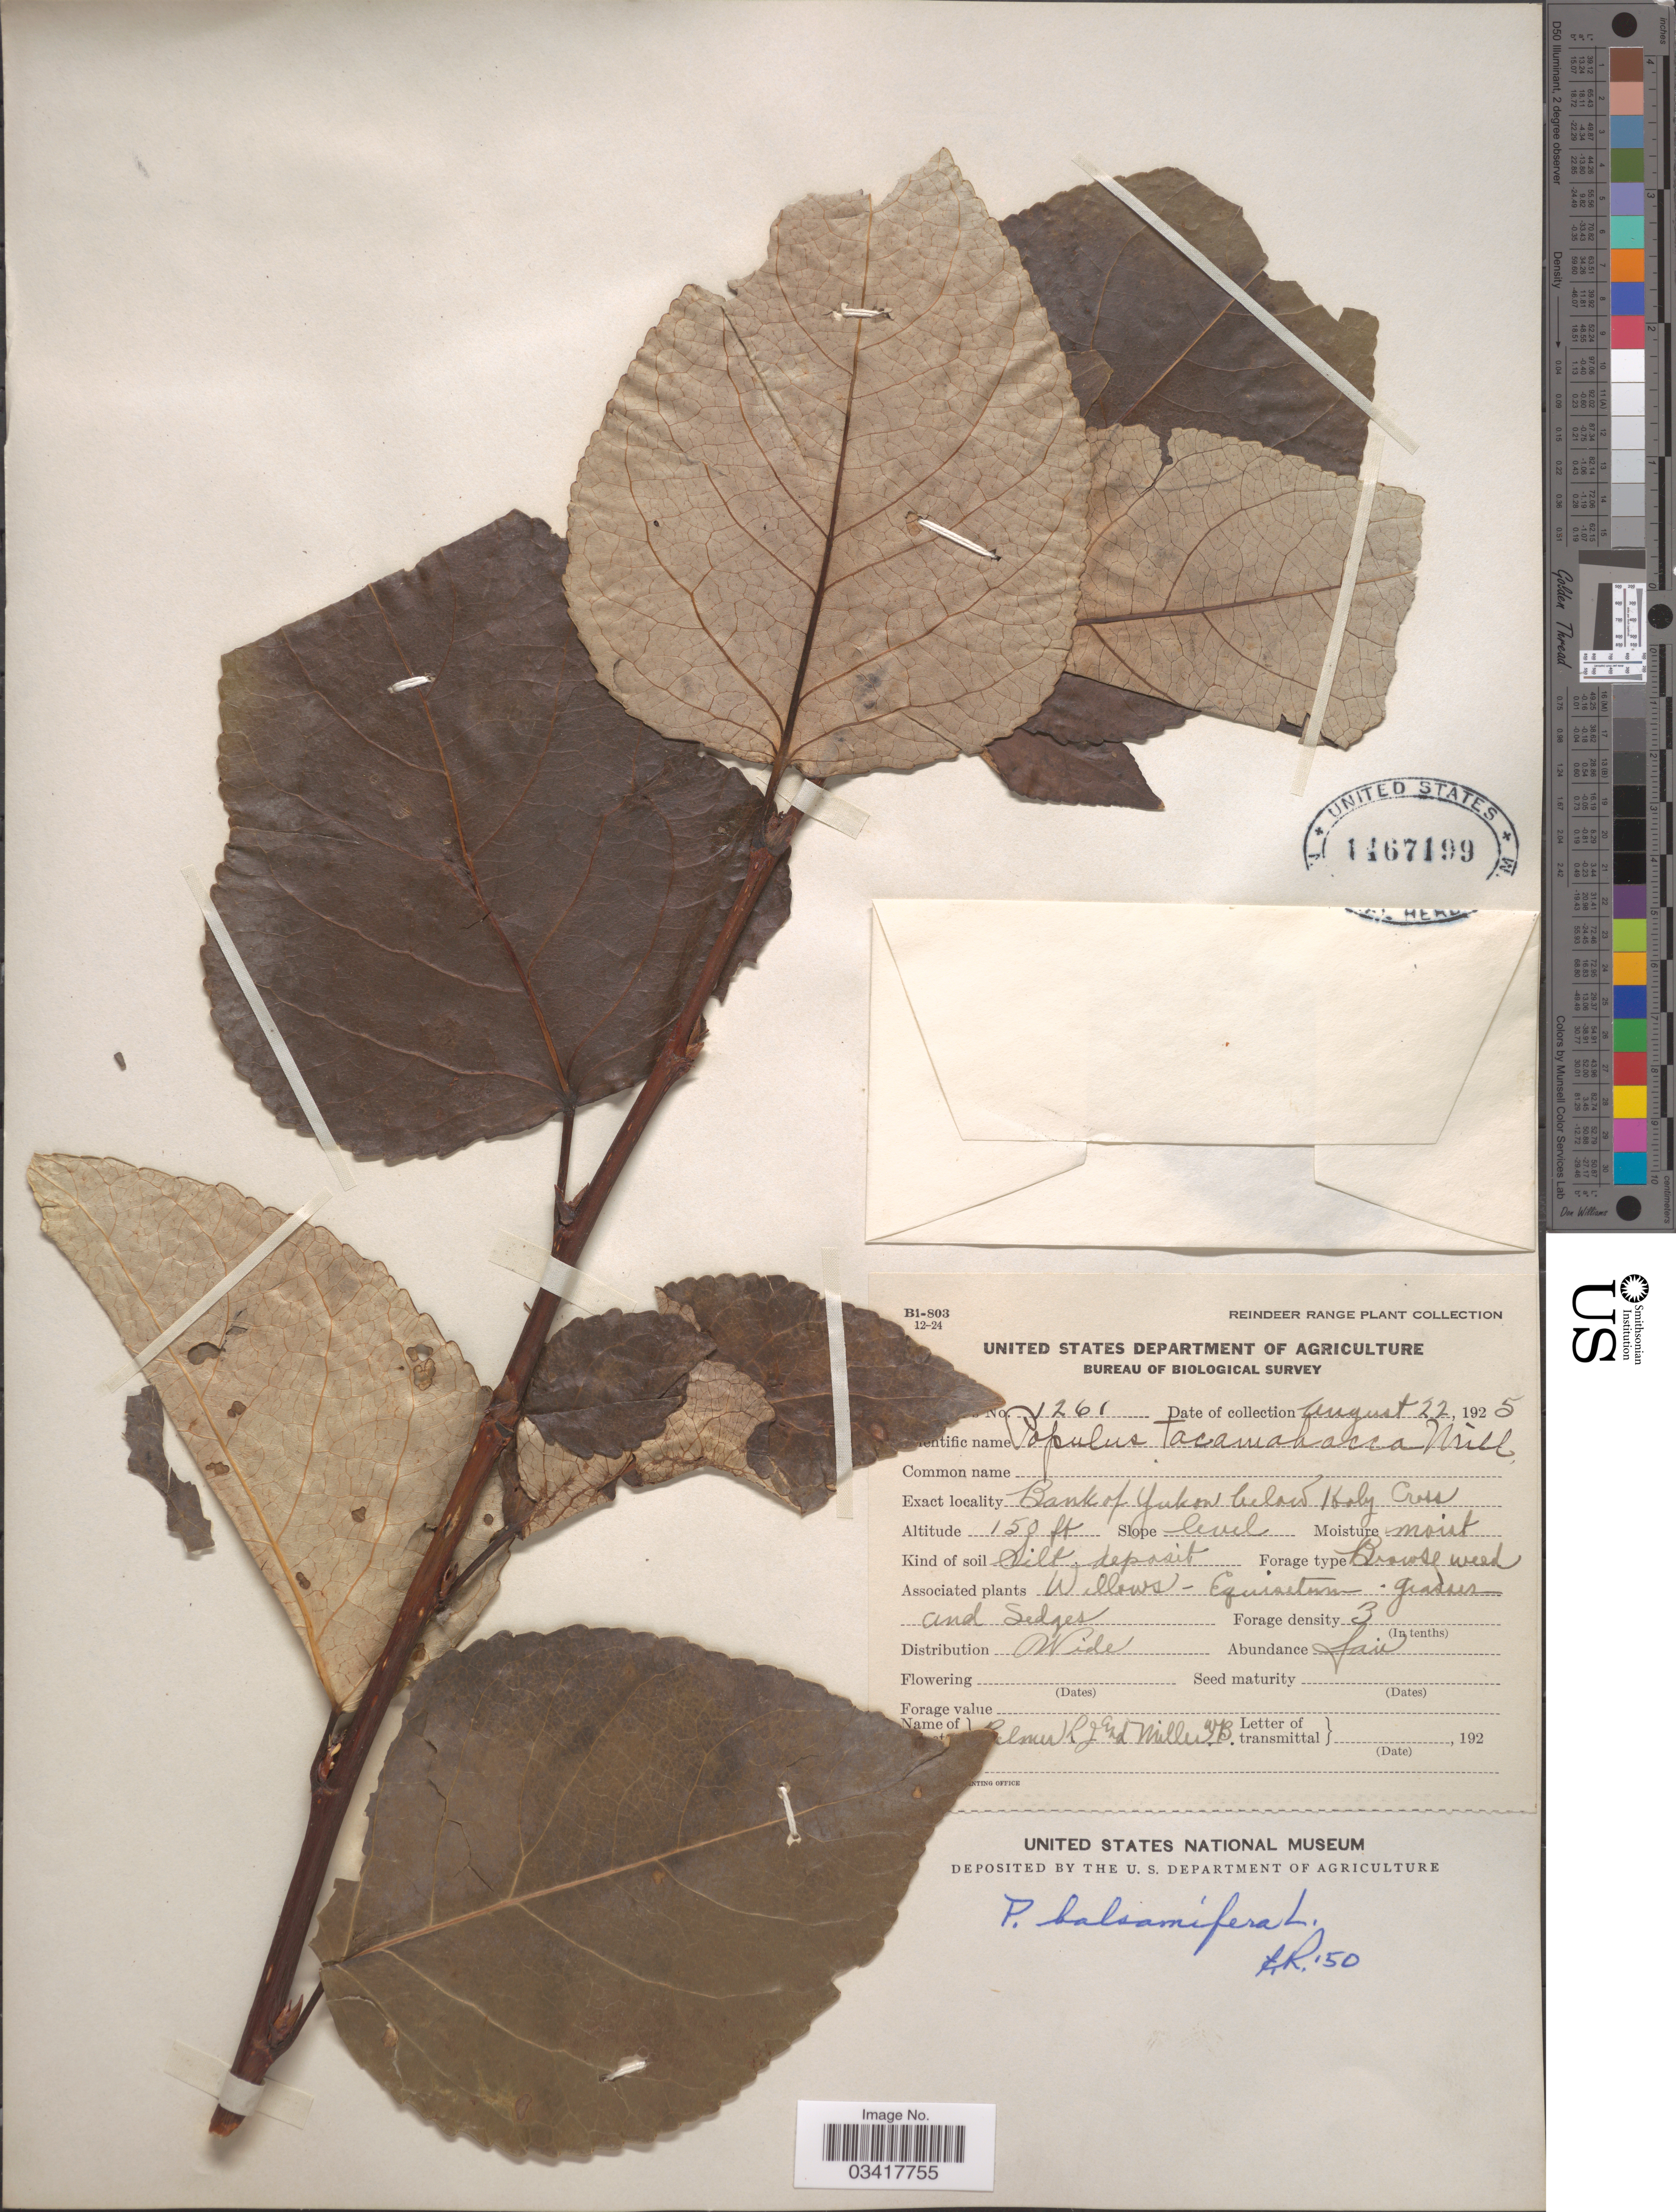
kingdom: Plantae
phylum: Tracheophyta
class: Magnoliopsida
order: Malpighiales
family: Salicaceae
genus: Populus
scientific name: Populus balsamifera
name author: L.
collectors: L. J. Palmer & W. Miller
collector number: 1261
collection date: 1925-08-22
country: Canada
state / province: Yukon Territory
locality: Bank of Yukon below Holy Cross.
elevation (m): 46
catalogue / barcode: US 1467199